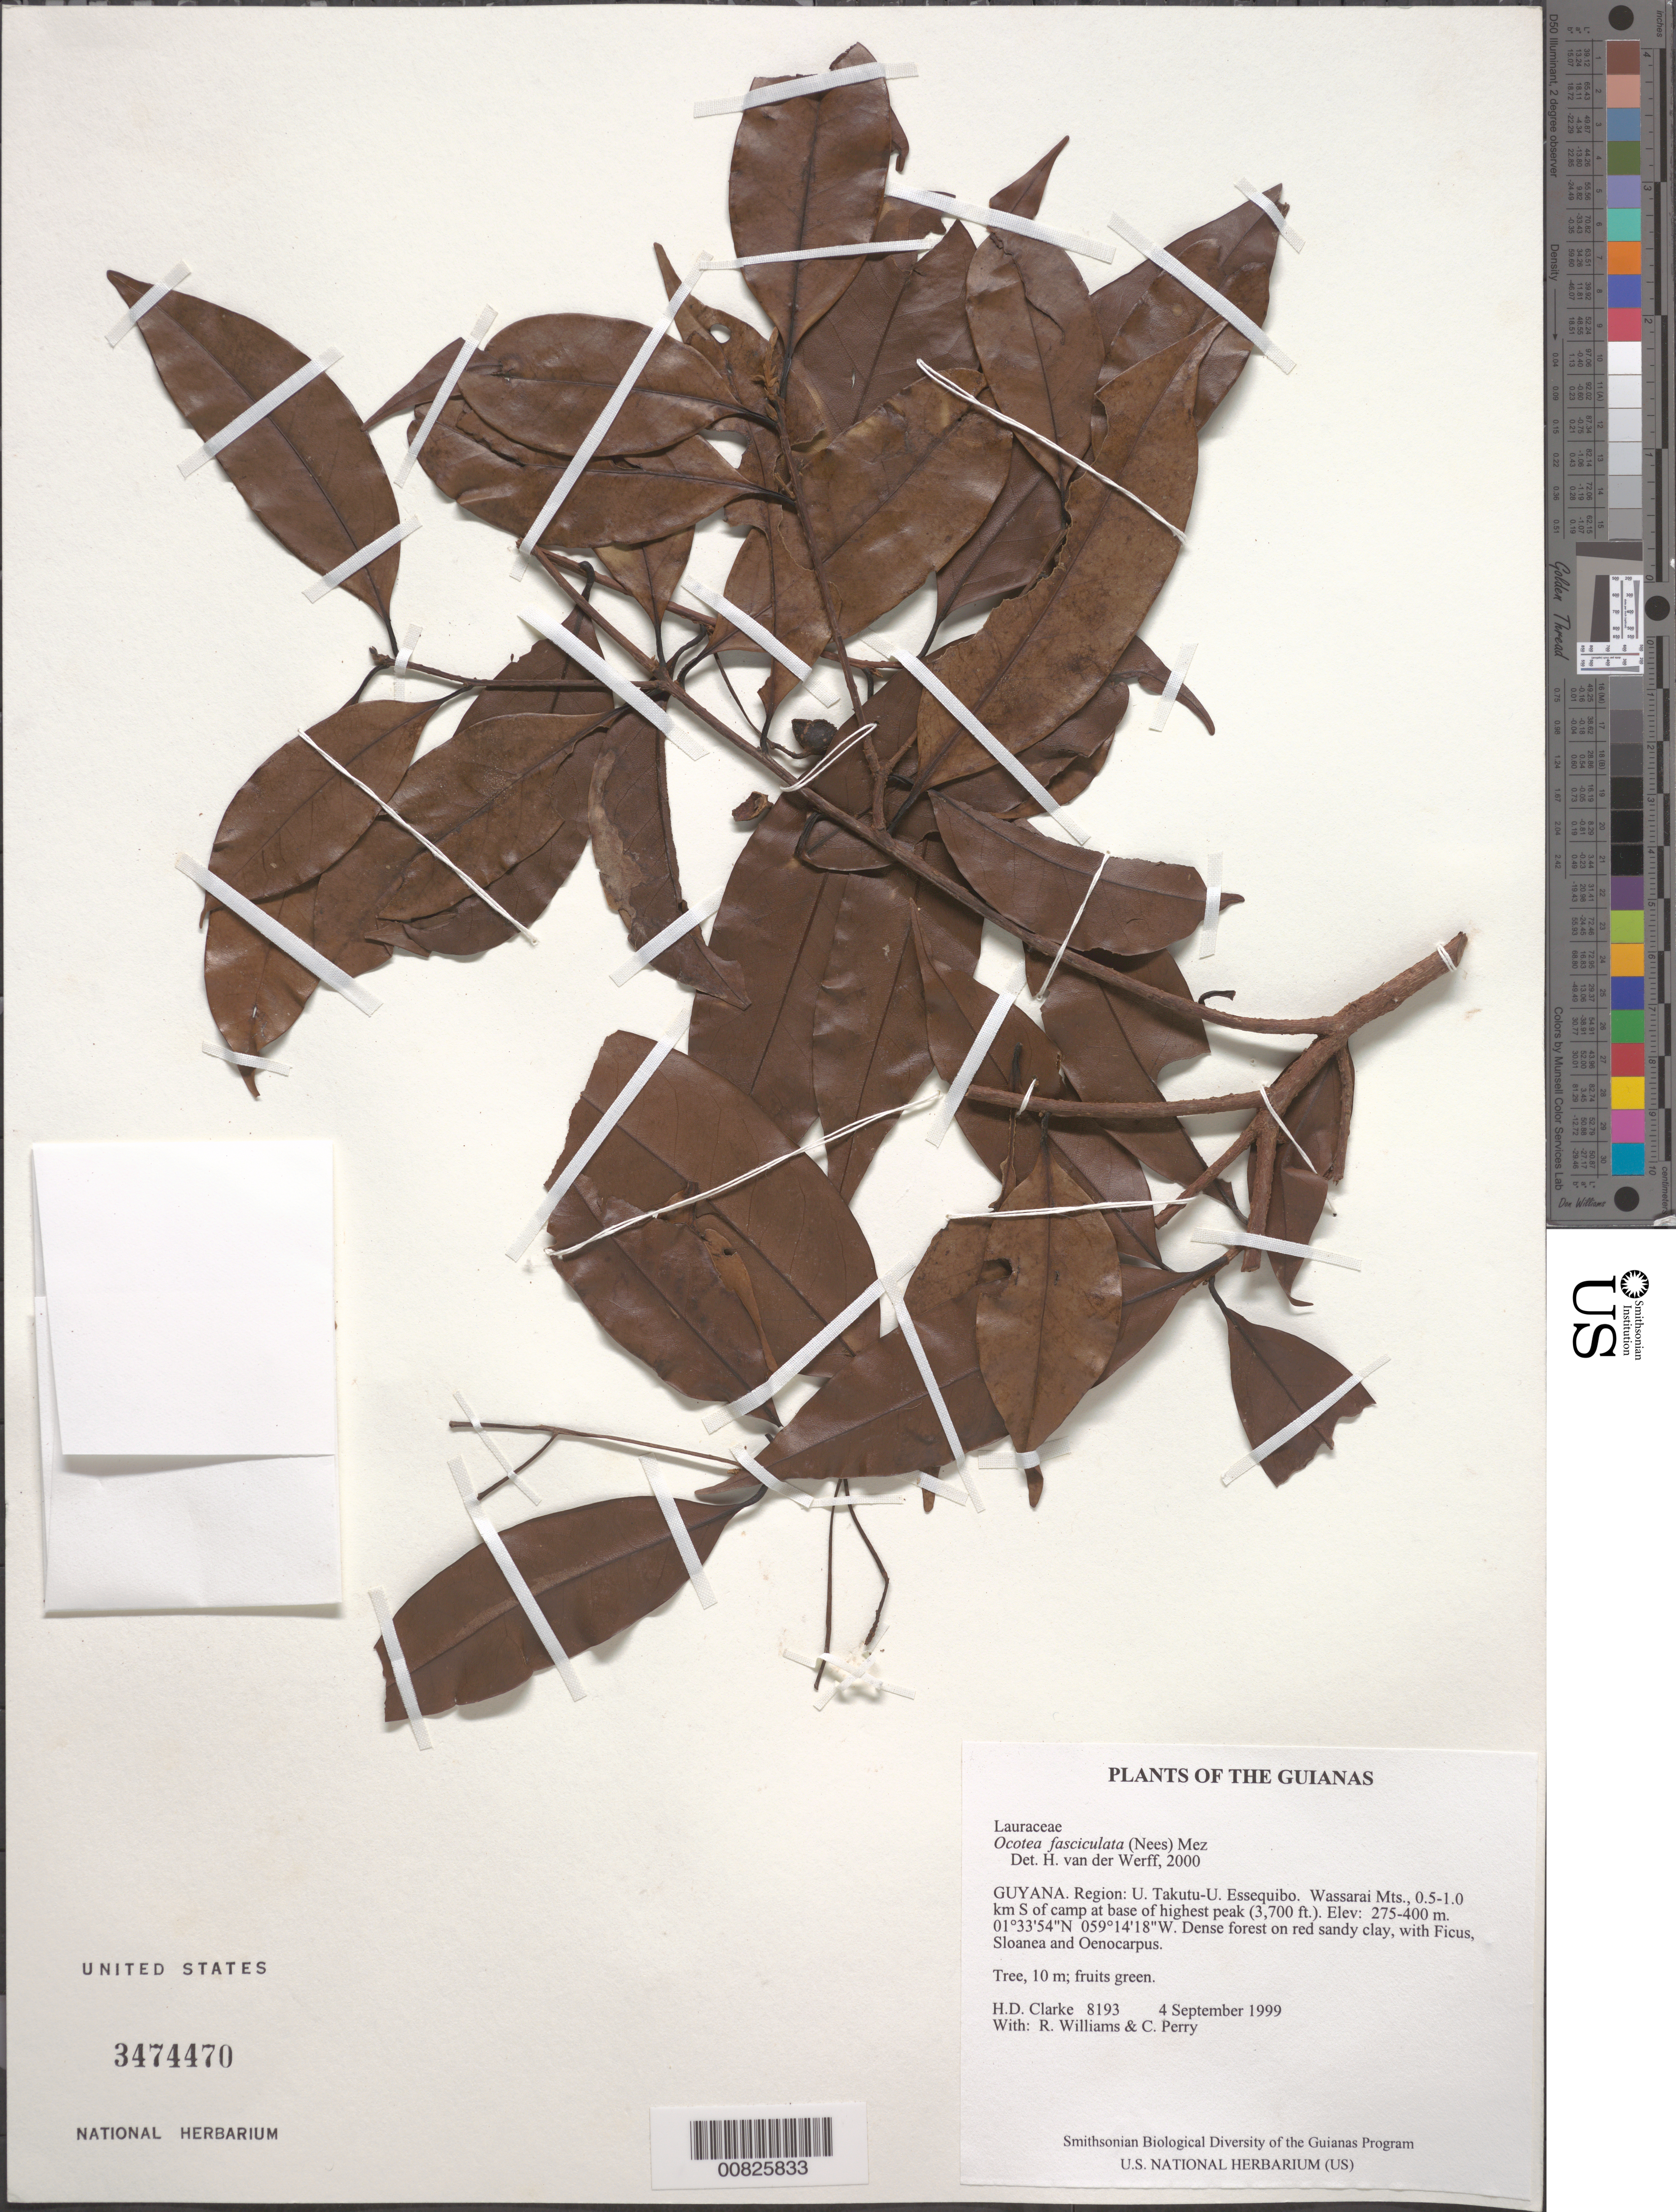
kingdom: Plantae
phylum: Tracheophyta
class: Magnoliopsida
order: Laurales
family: Lauraceae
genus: Ocotea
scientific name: Ocotea fasciculata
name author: (Nees) Mez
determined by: van der Werff, H., (MO), Missouri Botanical Garden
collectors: H. D. Clarke, R. Williams & C. Perry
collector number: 8193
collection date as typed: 4 September 1999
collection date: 1999-09-04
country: Guyana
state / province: U. Takutu-U. Essequibo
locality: Wassarai Mts., 0.5-1.0 km S of camp at base of highest peak (3,700 ft.)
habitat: Dense forest on red sandy clay, with Ficus, Sloanea and Oenocarpus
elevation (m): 275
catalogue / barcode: US 3474470